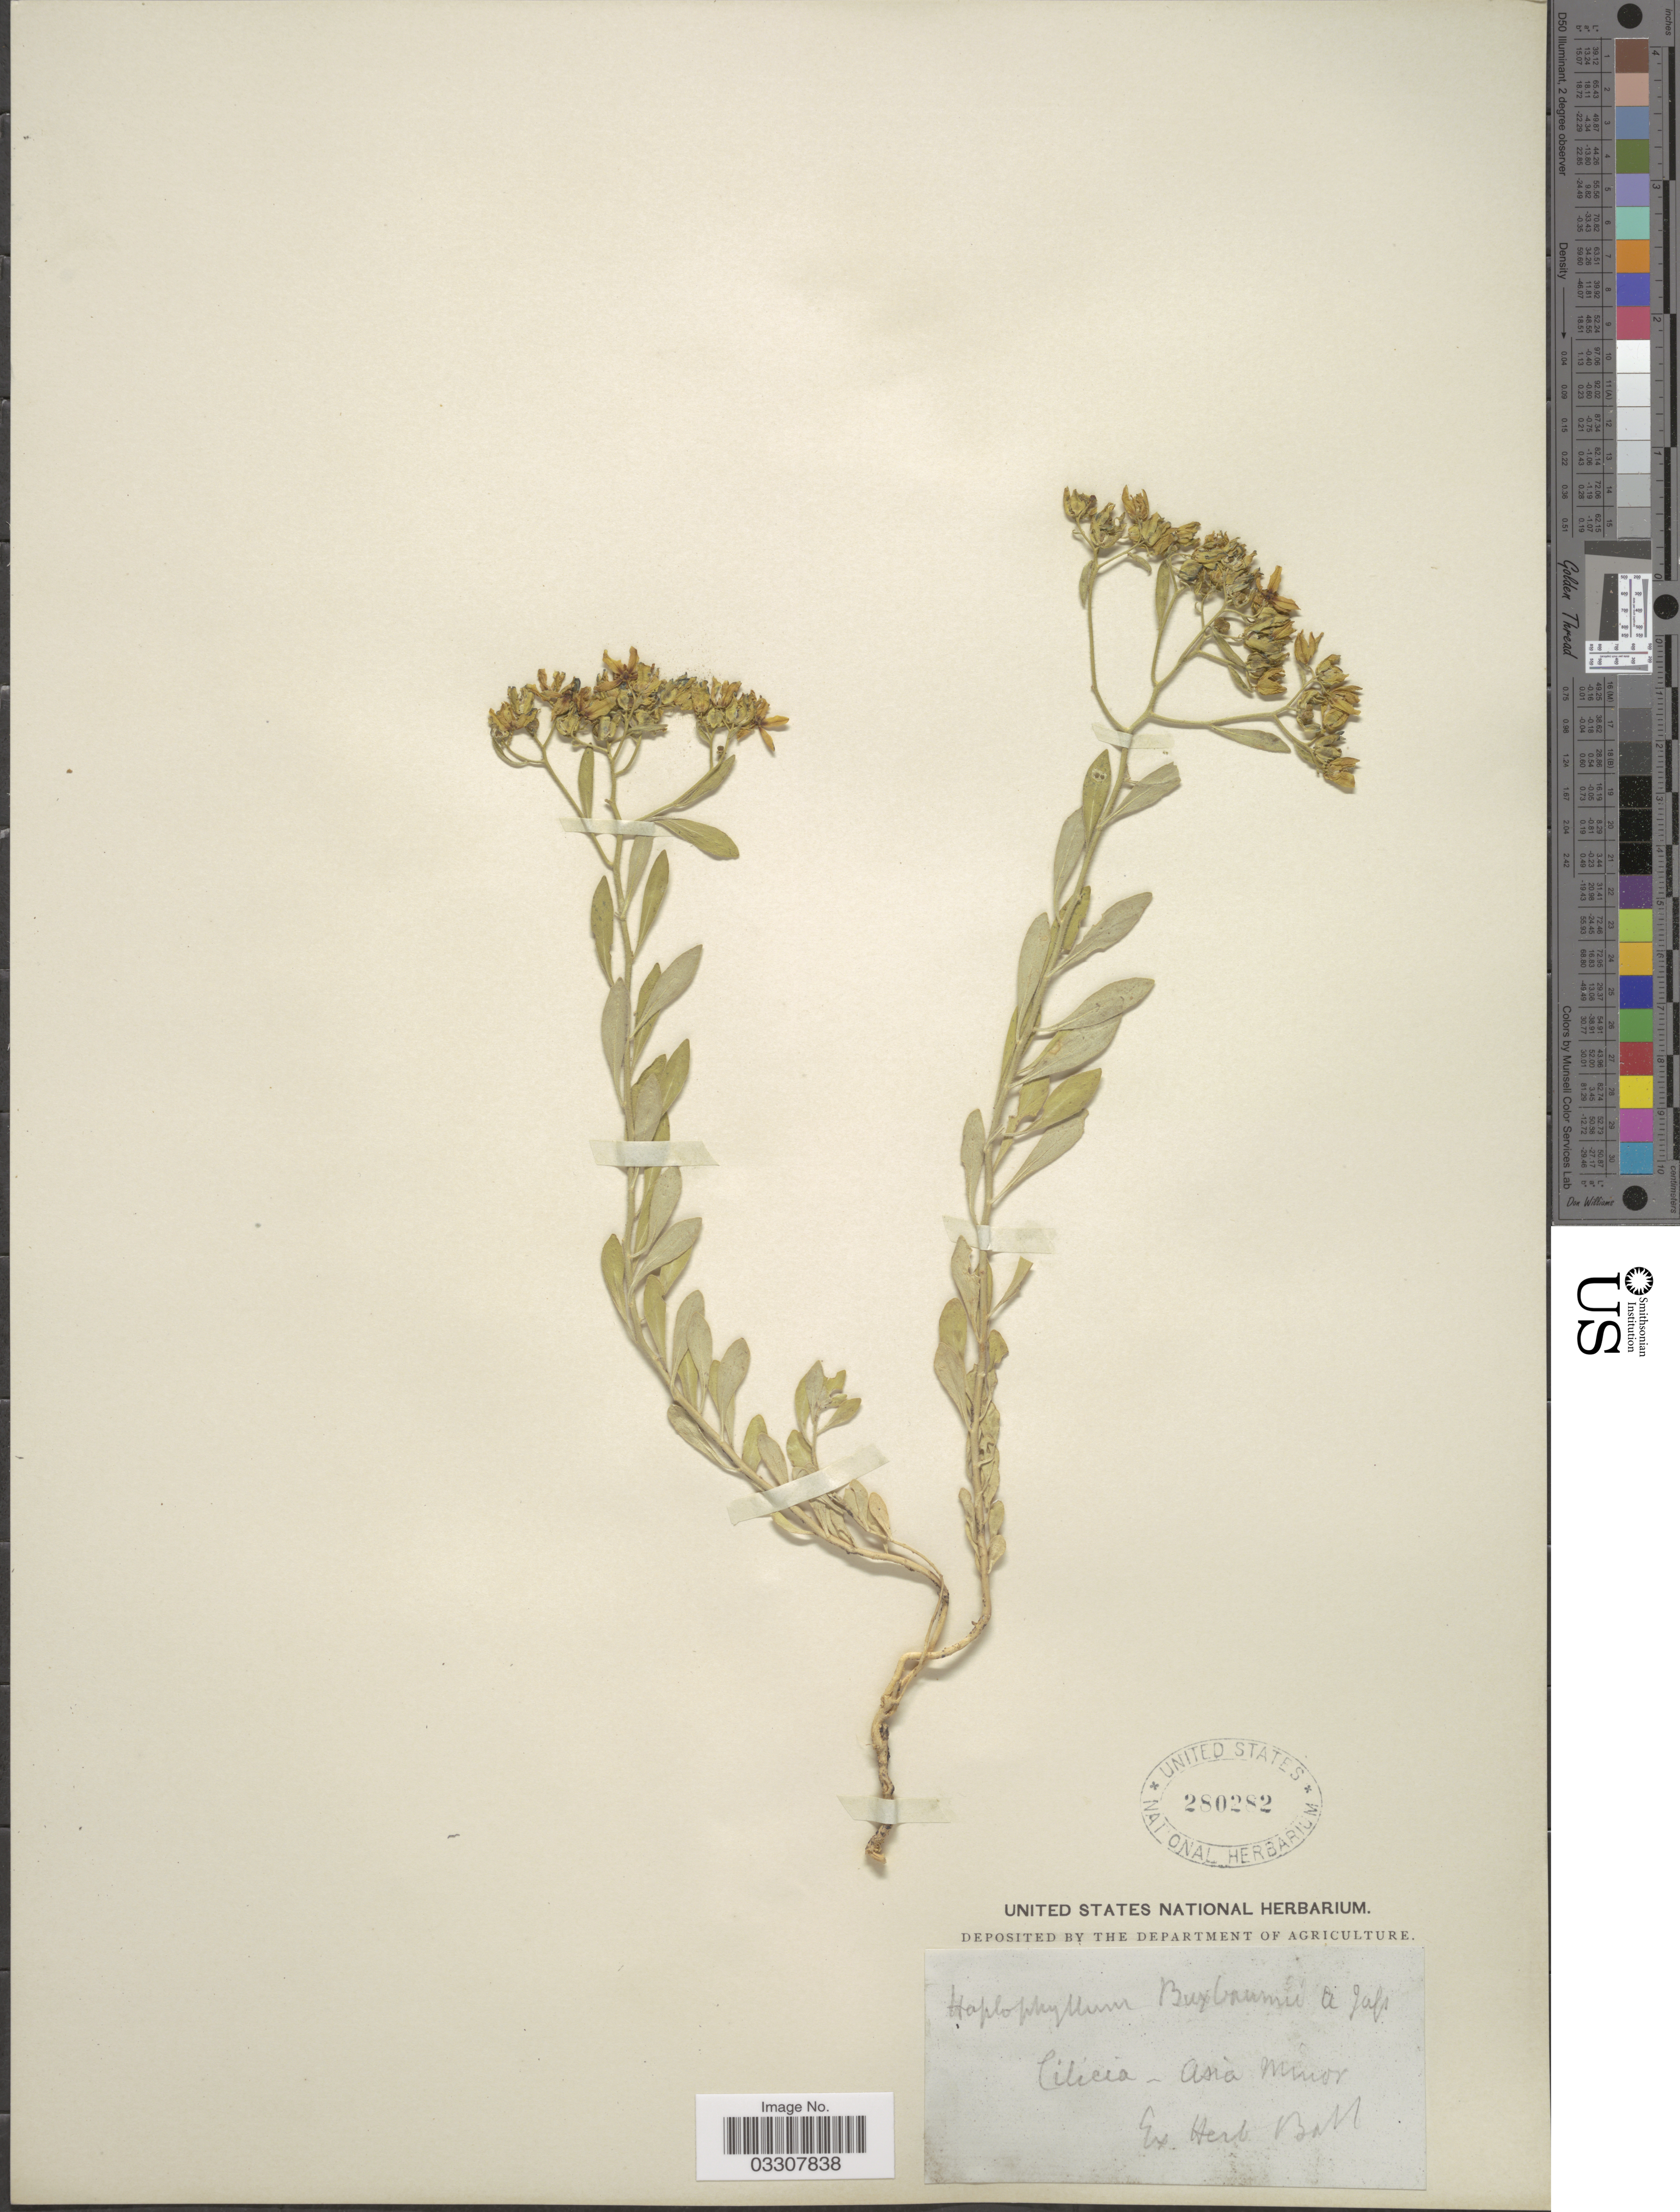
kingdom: Plantae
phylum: Tracheophyta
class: Magnoliopsida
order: Sapindales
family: Rutaceae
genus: Haplophyllum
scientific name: Haplophyllum buxbaumii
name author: (Poir.) G. Don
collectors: ex herb. Ball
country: Turkey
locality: Cilicia - Asia Minor.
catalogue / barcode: US 280282